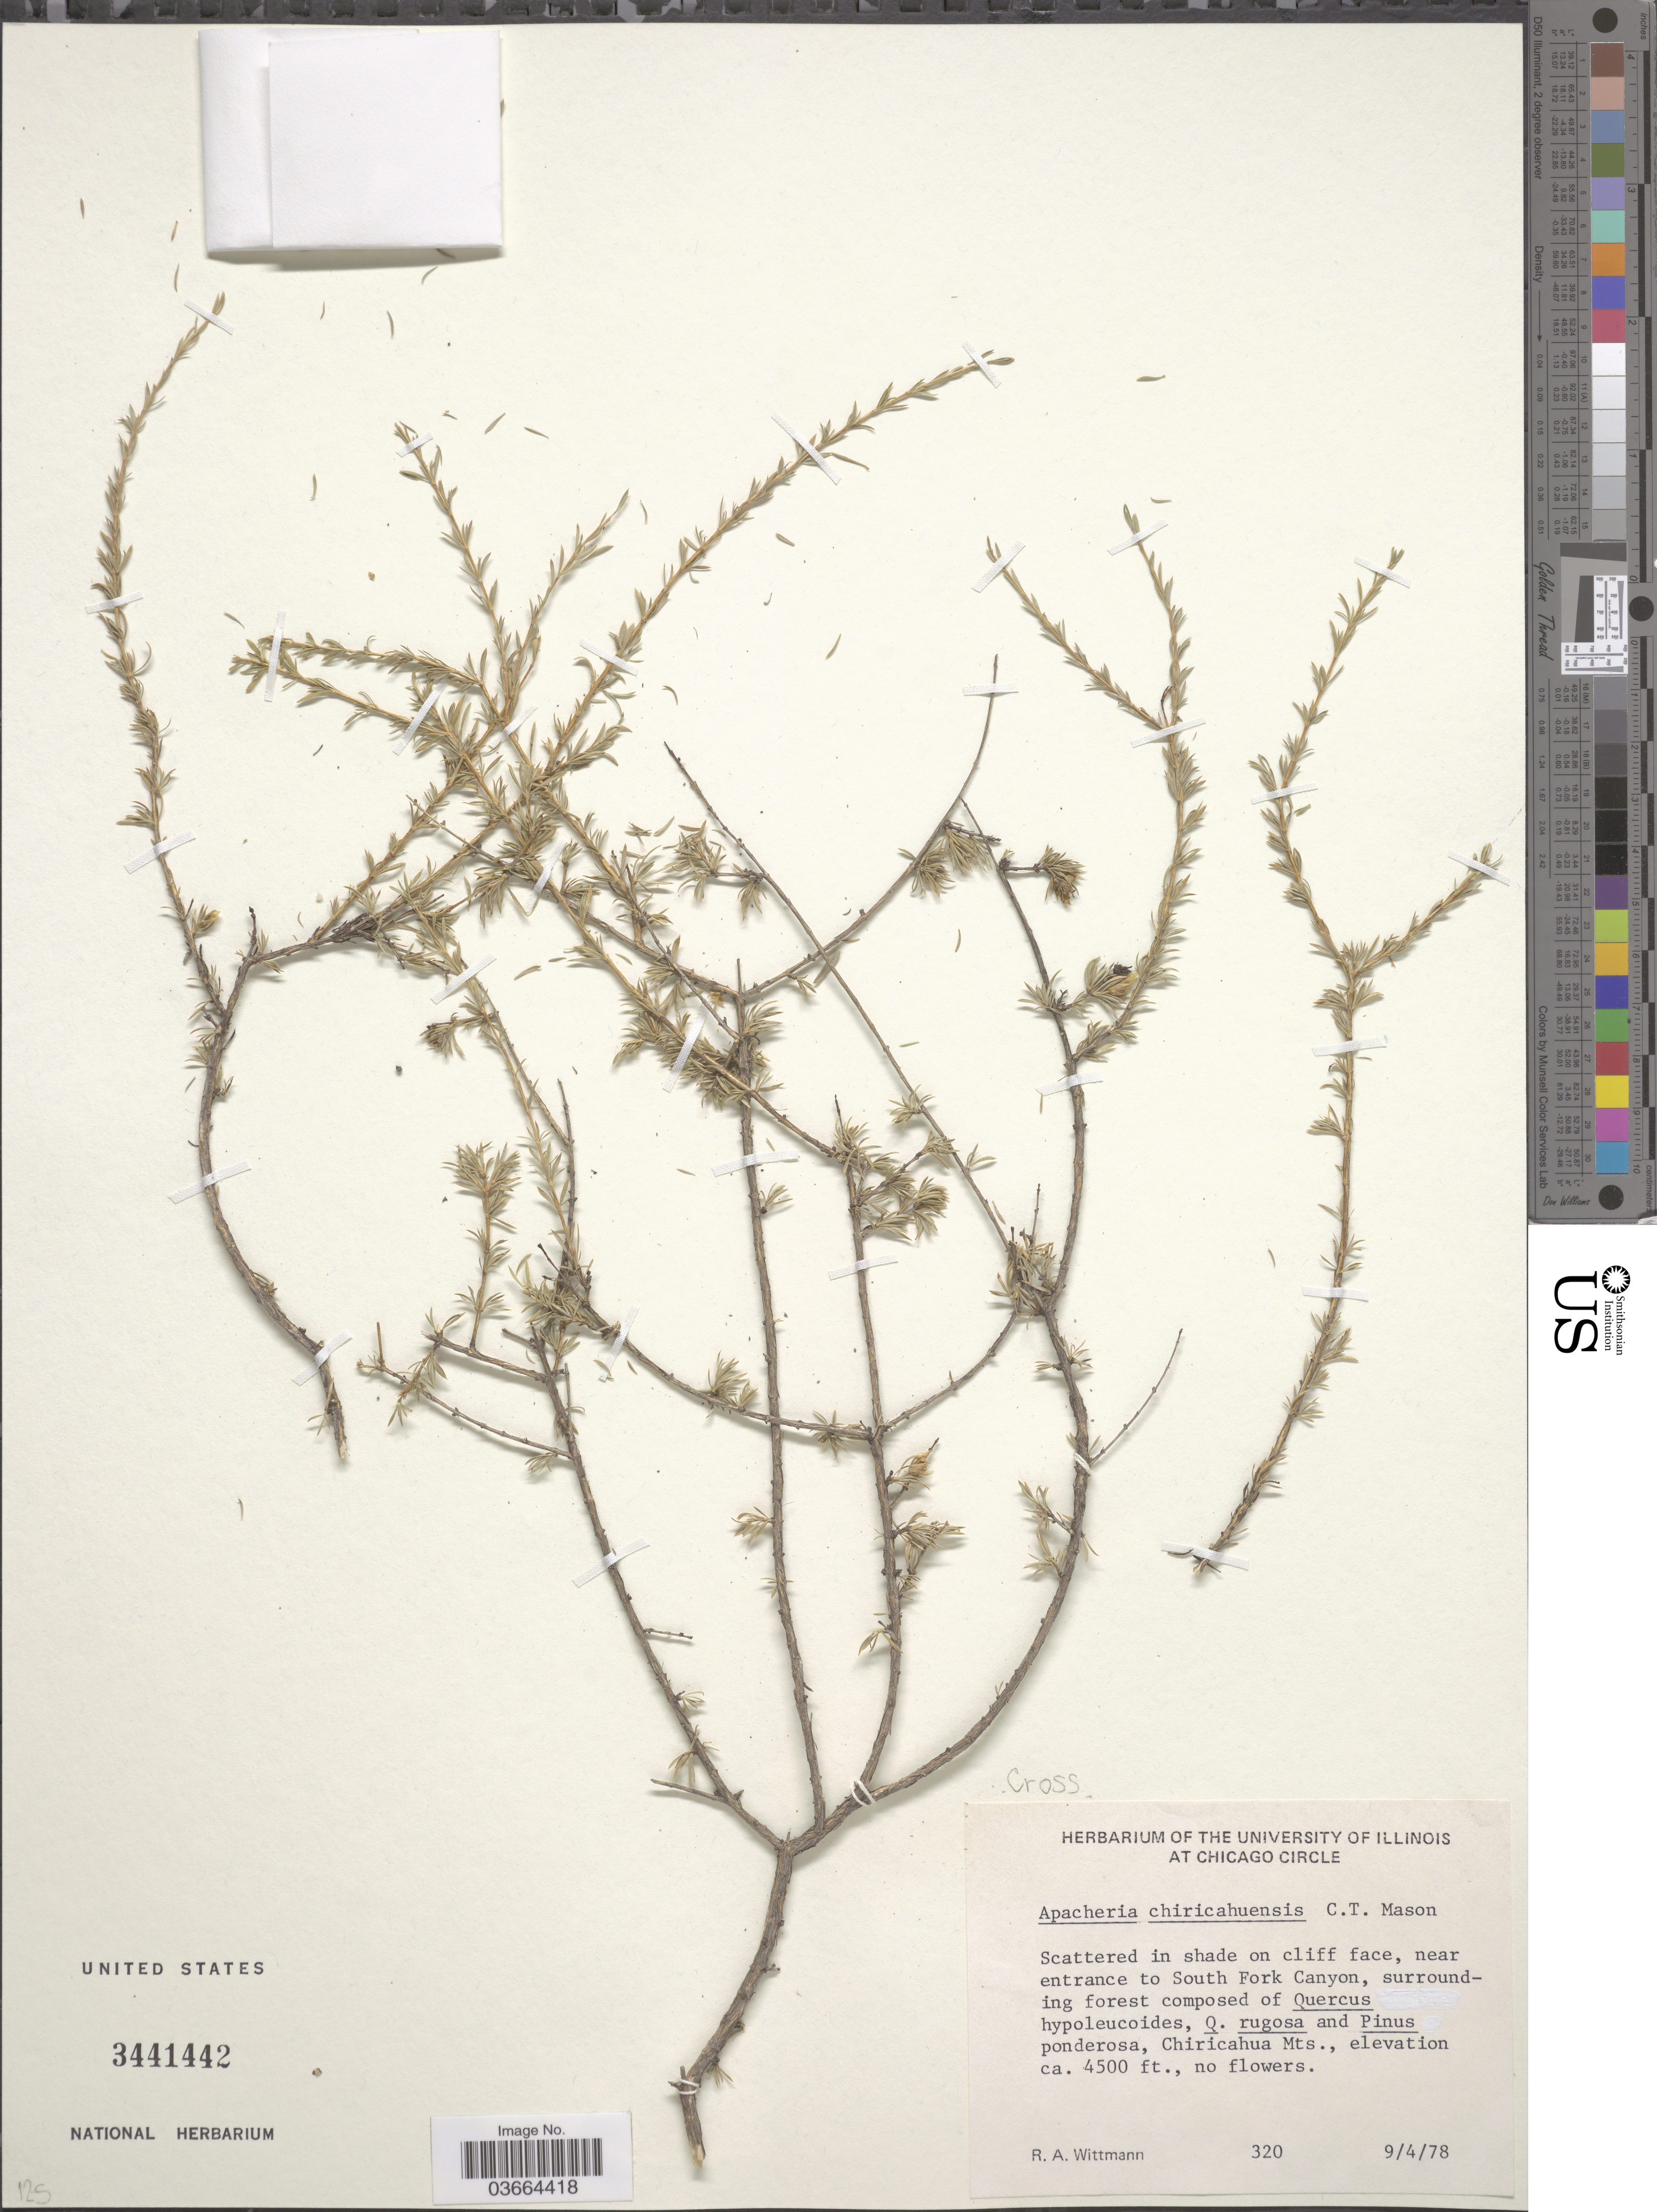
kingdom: Plantae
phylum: Tracheophyta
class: Magnoliopsida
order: Crossosomatales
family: Crossosomataceae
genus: Apacheria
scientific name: Apacheria chiricahuensis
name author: Mason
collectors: R. Wittmann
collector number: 320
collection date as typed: Transcribed d/m/y: 4/9/78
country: United States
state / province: Arizona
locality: In shade on cliff face, near entrance to South Fork Canyon, Chiricahua Mts.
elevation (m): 1372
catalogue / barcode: US 3441442